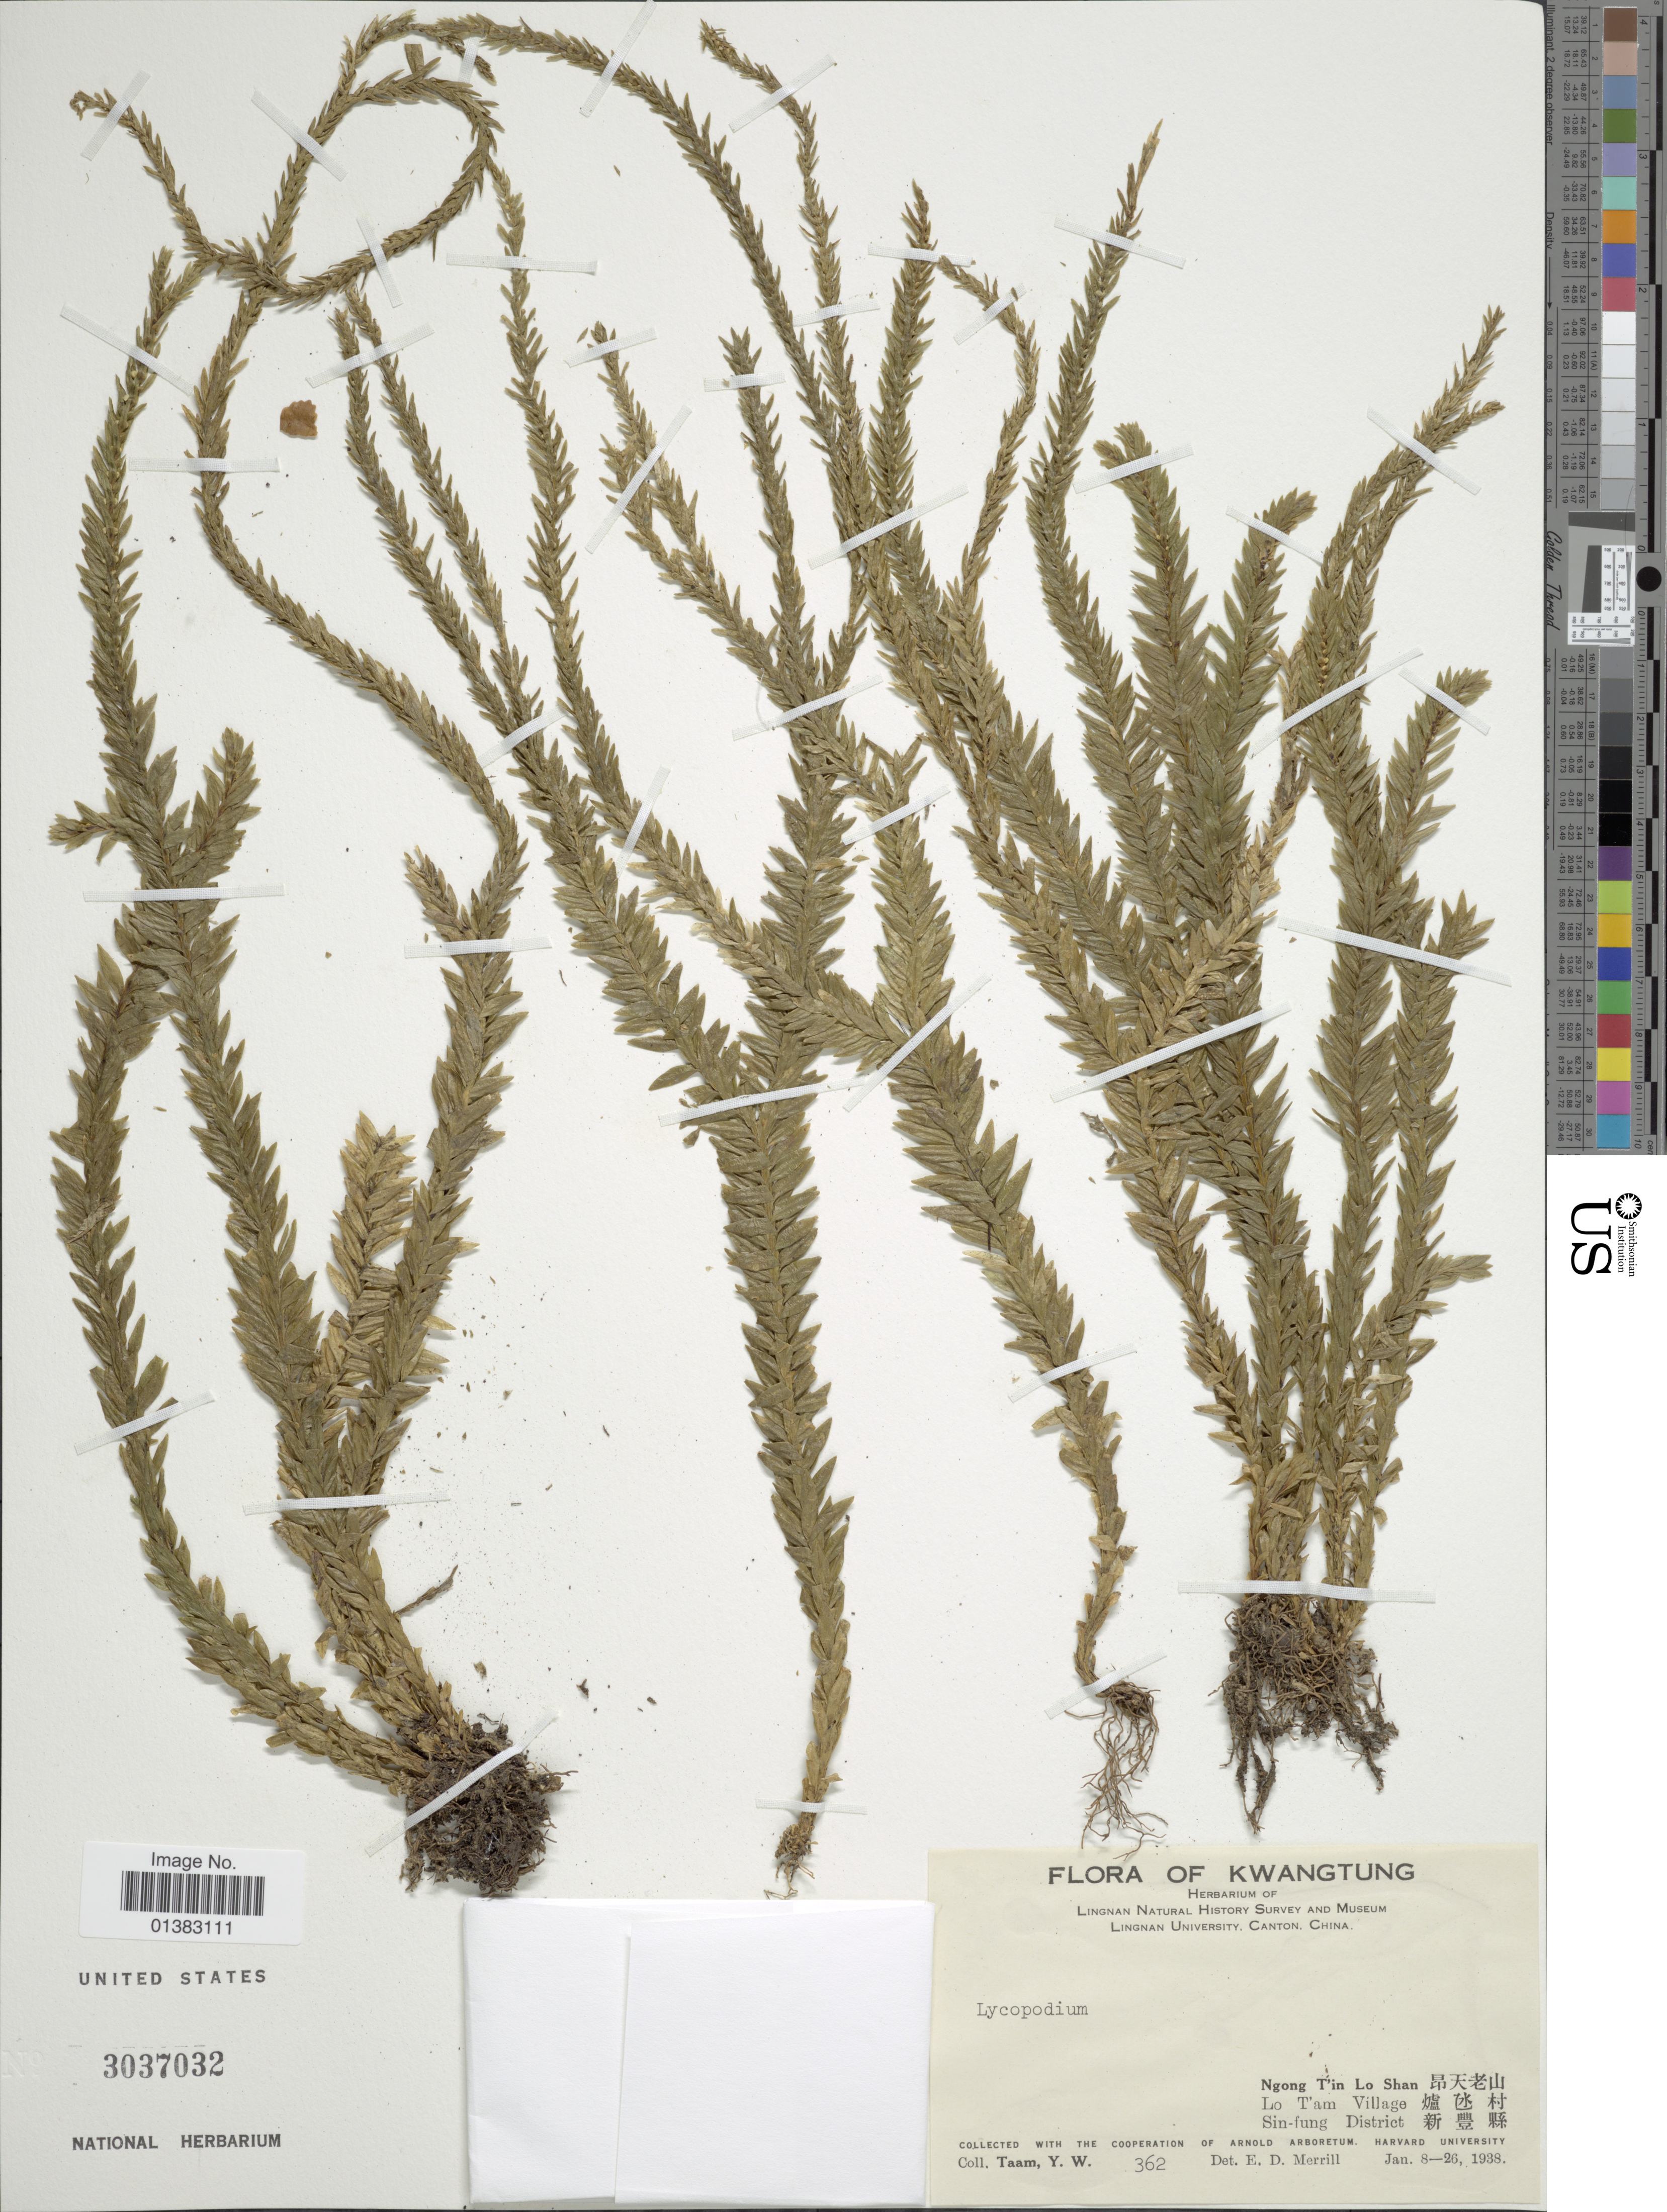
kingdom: Plantae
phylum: Tracheophyta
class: Lycopodiopsida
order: Lycopodiales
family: Lycopodiaceae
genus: Phlegmariurus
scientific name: Phlegmariurus fordii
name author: (Baker) Ching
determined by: Field, A. R.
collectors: Y. W. Taam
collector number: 362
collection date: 1938-01-08/1938-01-26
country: China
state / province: Guangdong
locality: Xinfeng County; Lo Tam Village; Ngong Tin Lo Shan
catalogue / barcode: US 3037032